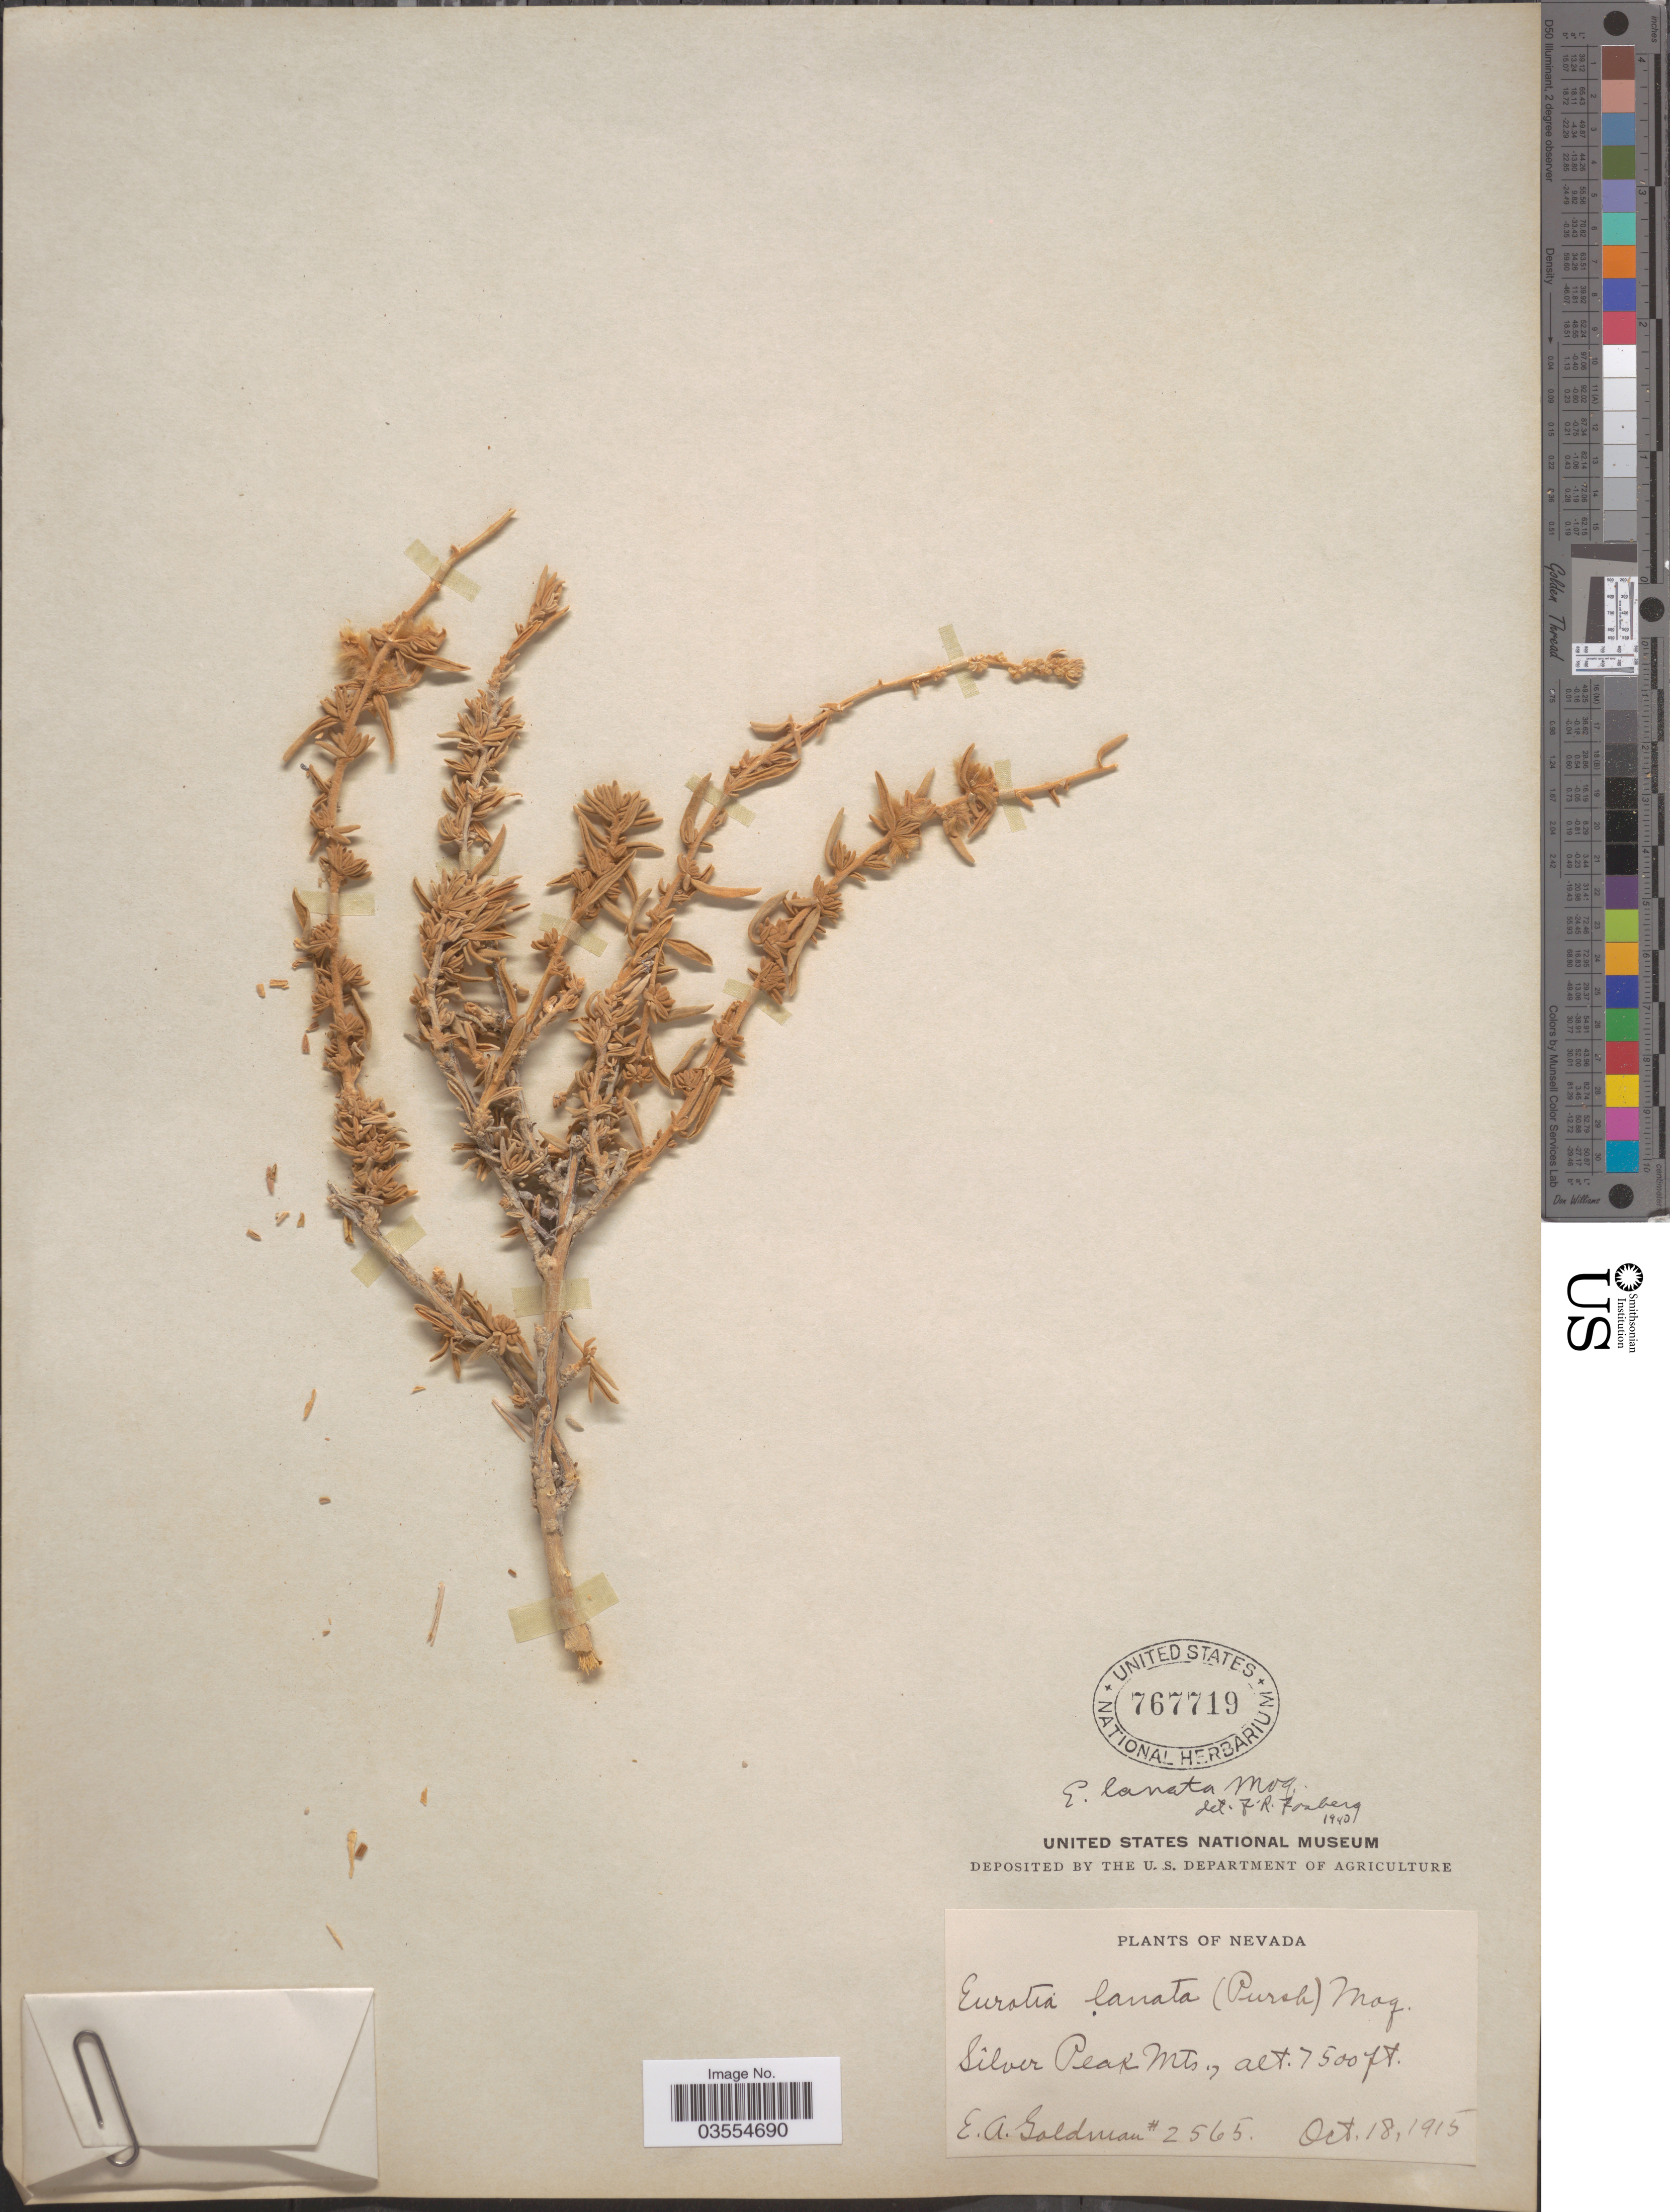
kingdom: Plantae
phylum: Tracheophyta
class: Magnoliopsida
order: Caryophyllales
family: Amaranthaceae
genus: Krascheninnikovia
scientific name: Krascheninnikovia lanata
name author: (Pursh) A. Meeuse & A.Smit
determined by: U.S. National Herbarium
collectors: E. A. Goldman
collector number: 2565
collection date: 1915-10-18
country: United States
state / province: Nevada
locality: Silver Peak Mts.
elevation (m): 2286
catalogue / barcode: US 767719